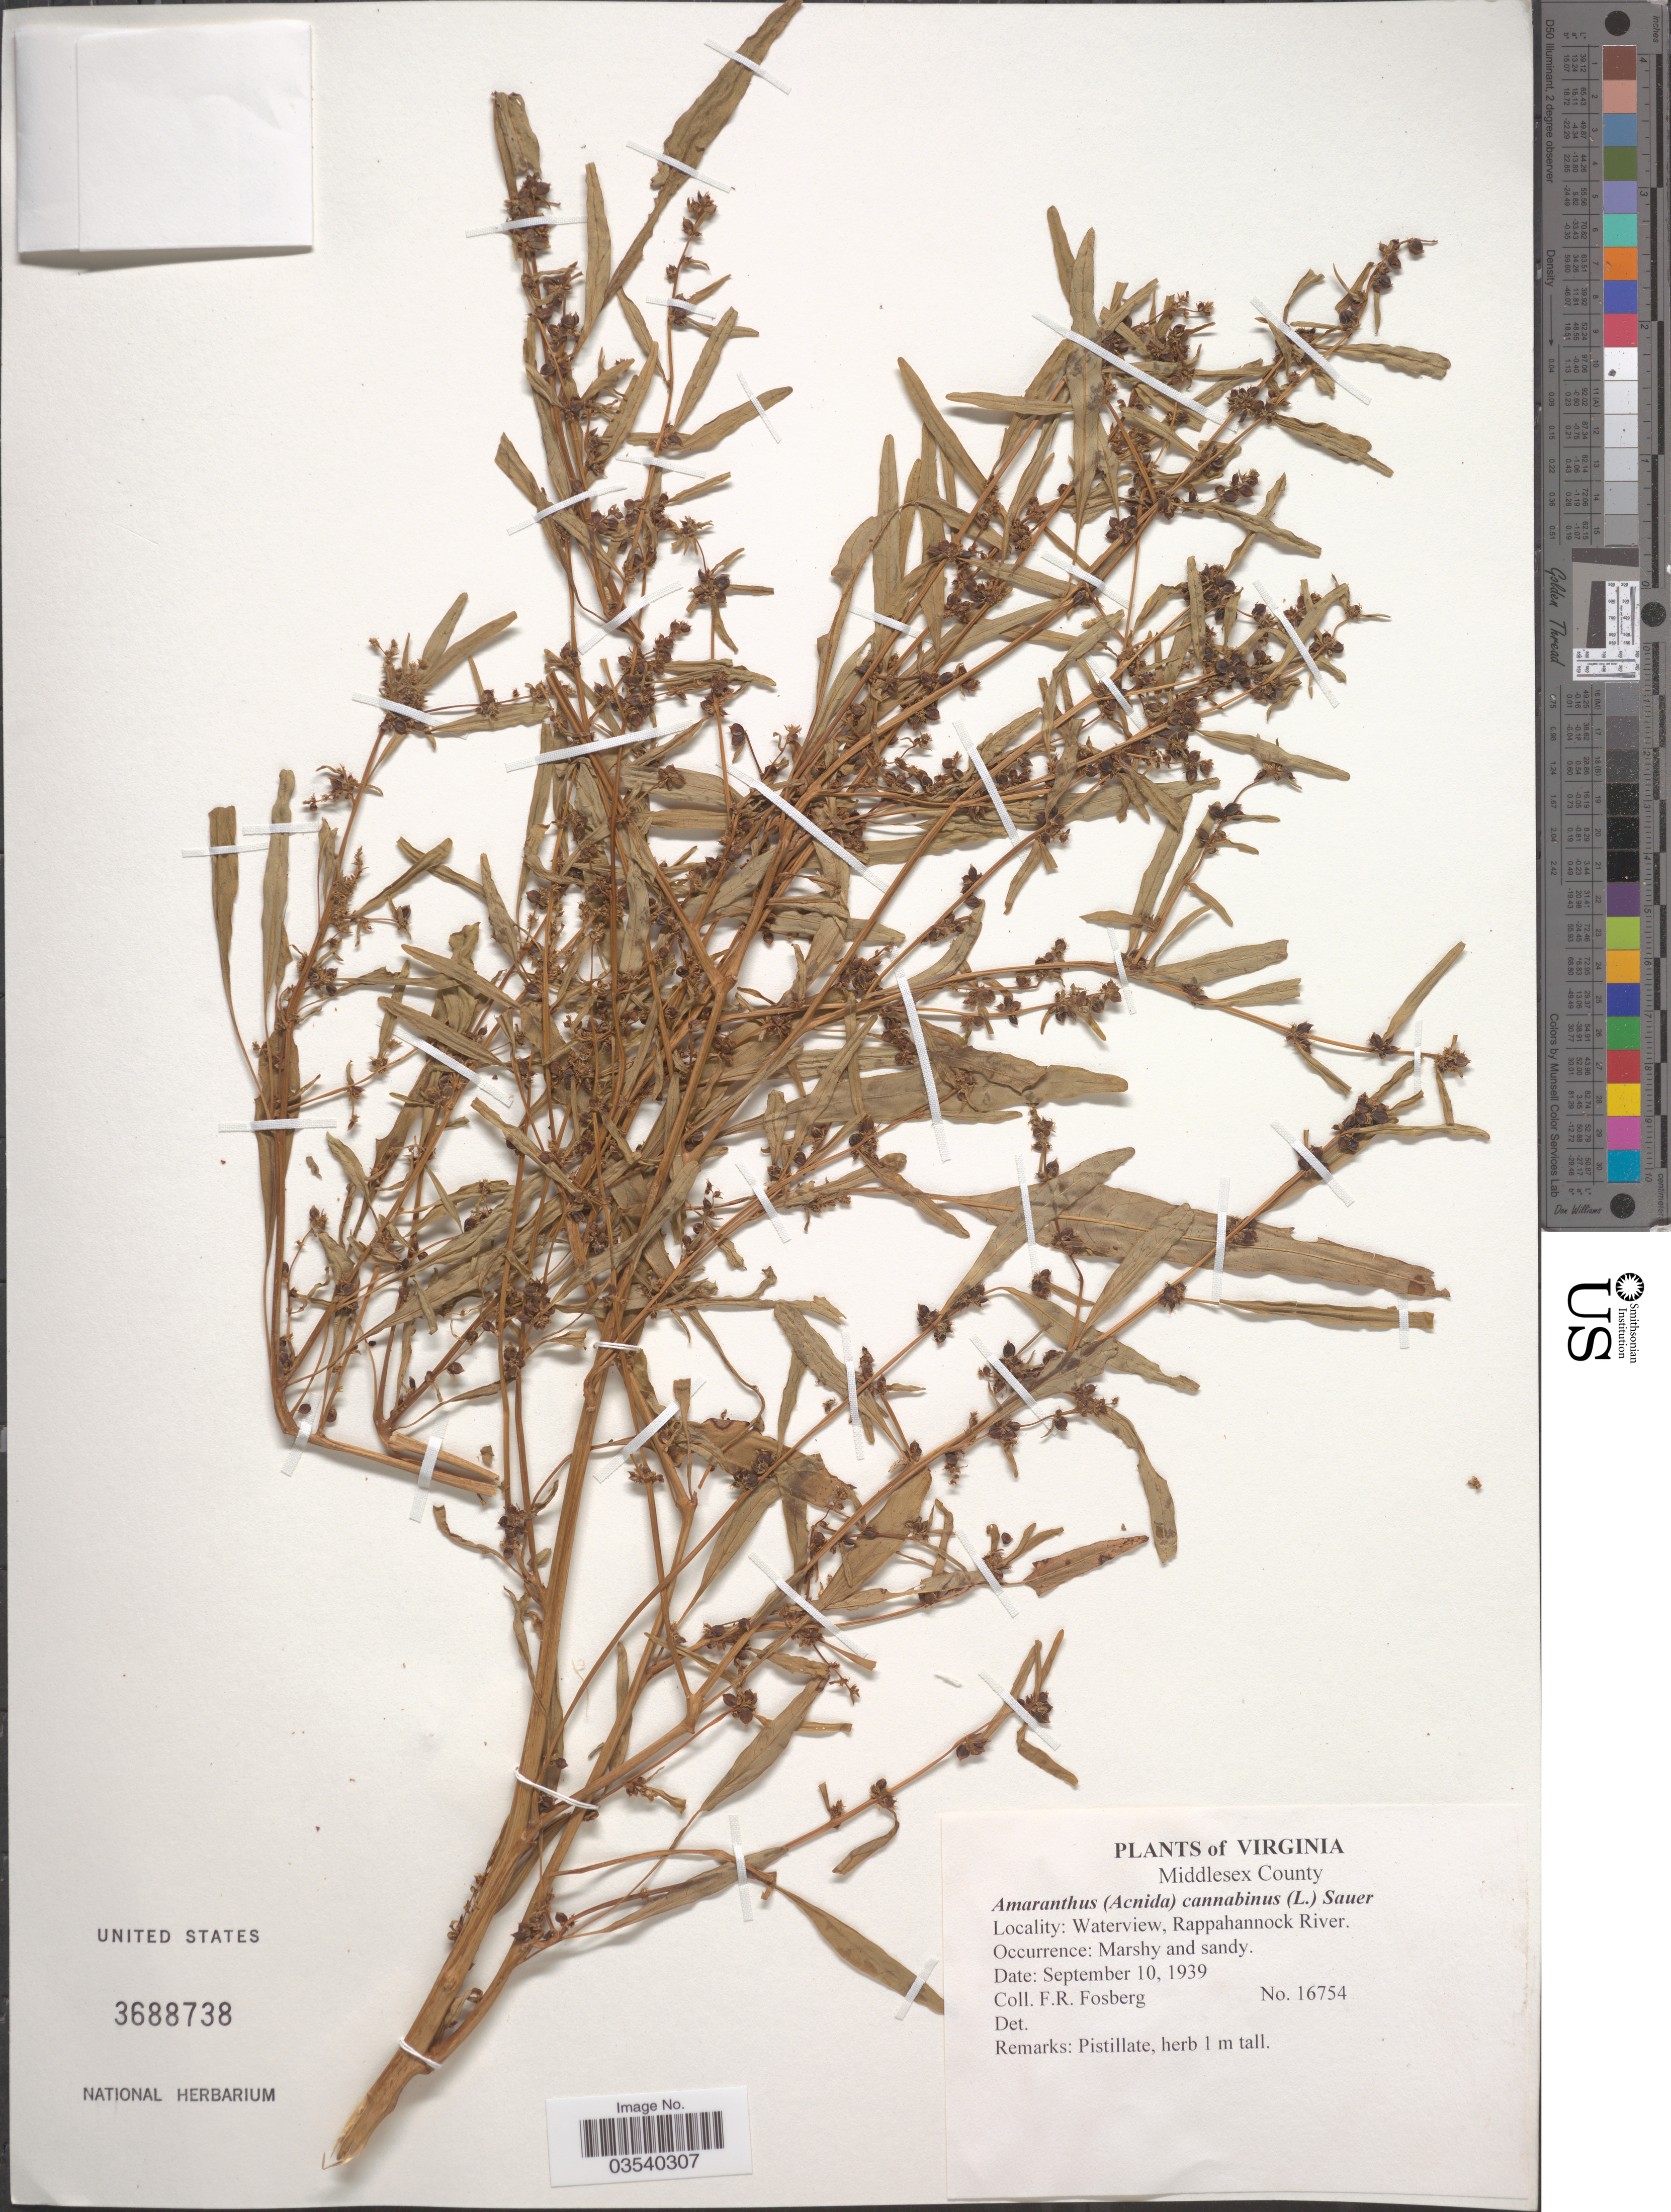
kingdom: Plantae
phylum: Tracheophyta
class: Magnoliopsida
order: Caryophyllales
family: Amaranthaceae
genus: Amaranthus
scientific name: Amaranthus cannabinus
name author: (L.) E.G. F. Sauer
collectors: F. R. Fosberg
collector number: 16754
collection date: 1939-09-10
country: United States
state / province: Virginia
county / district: Middlesex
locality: Middlesex County. Waterview, Rappahannock River.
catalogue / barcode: US 3688738